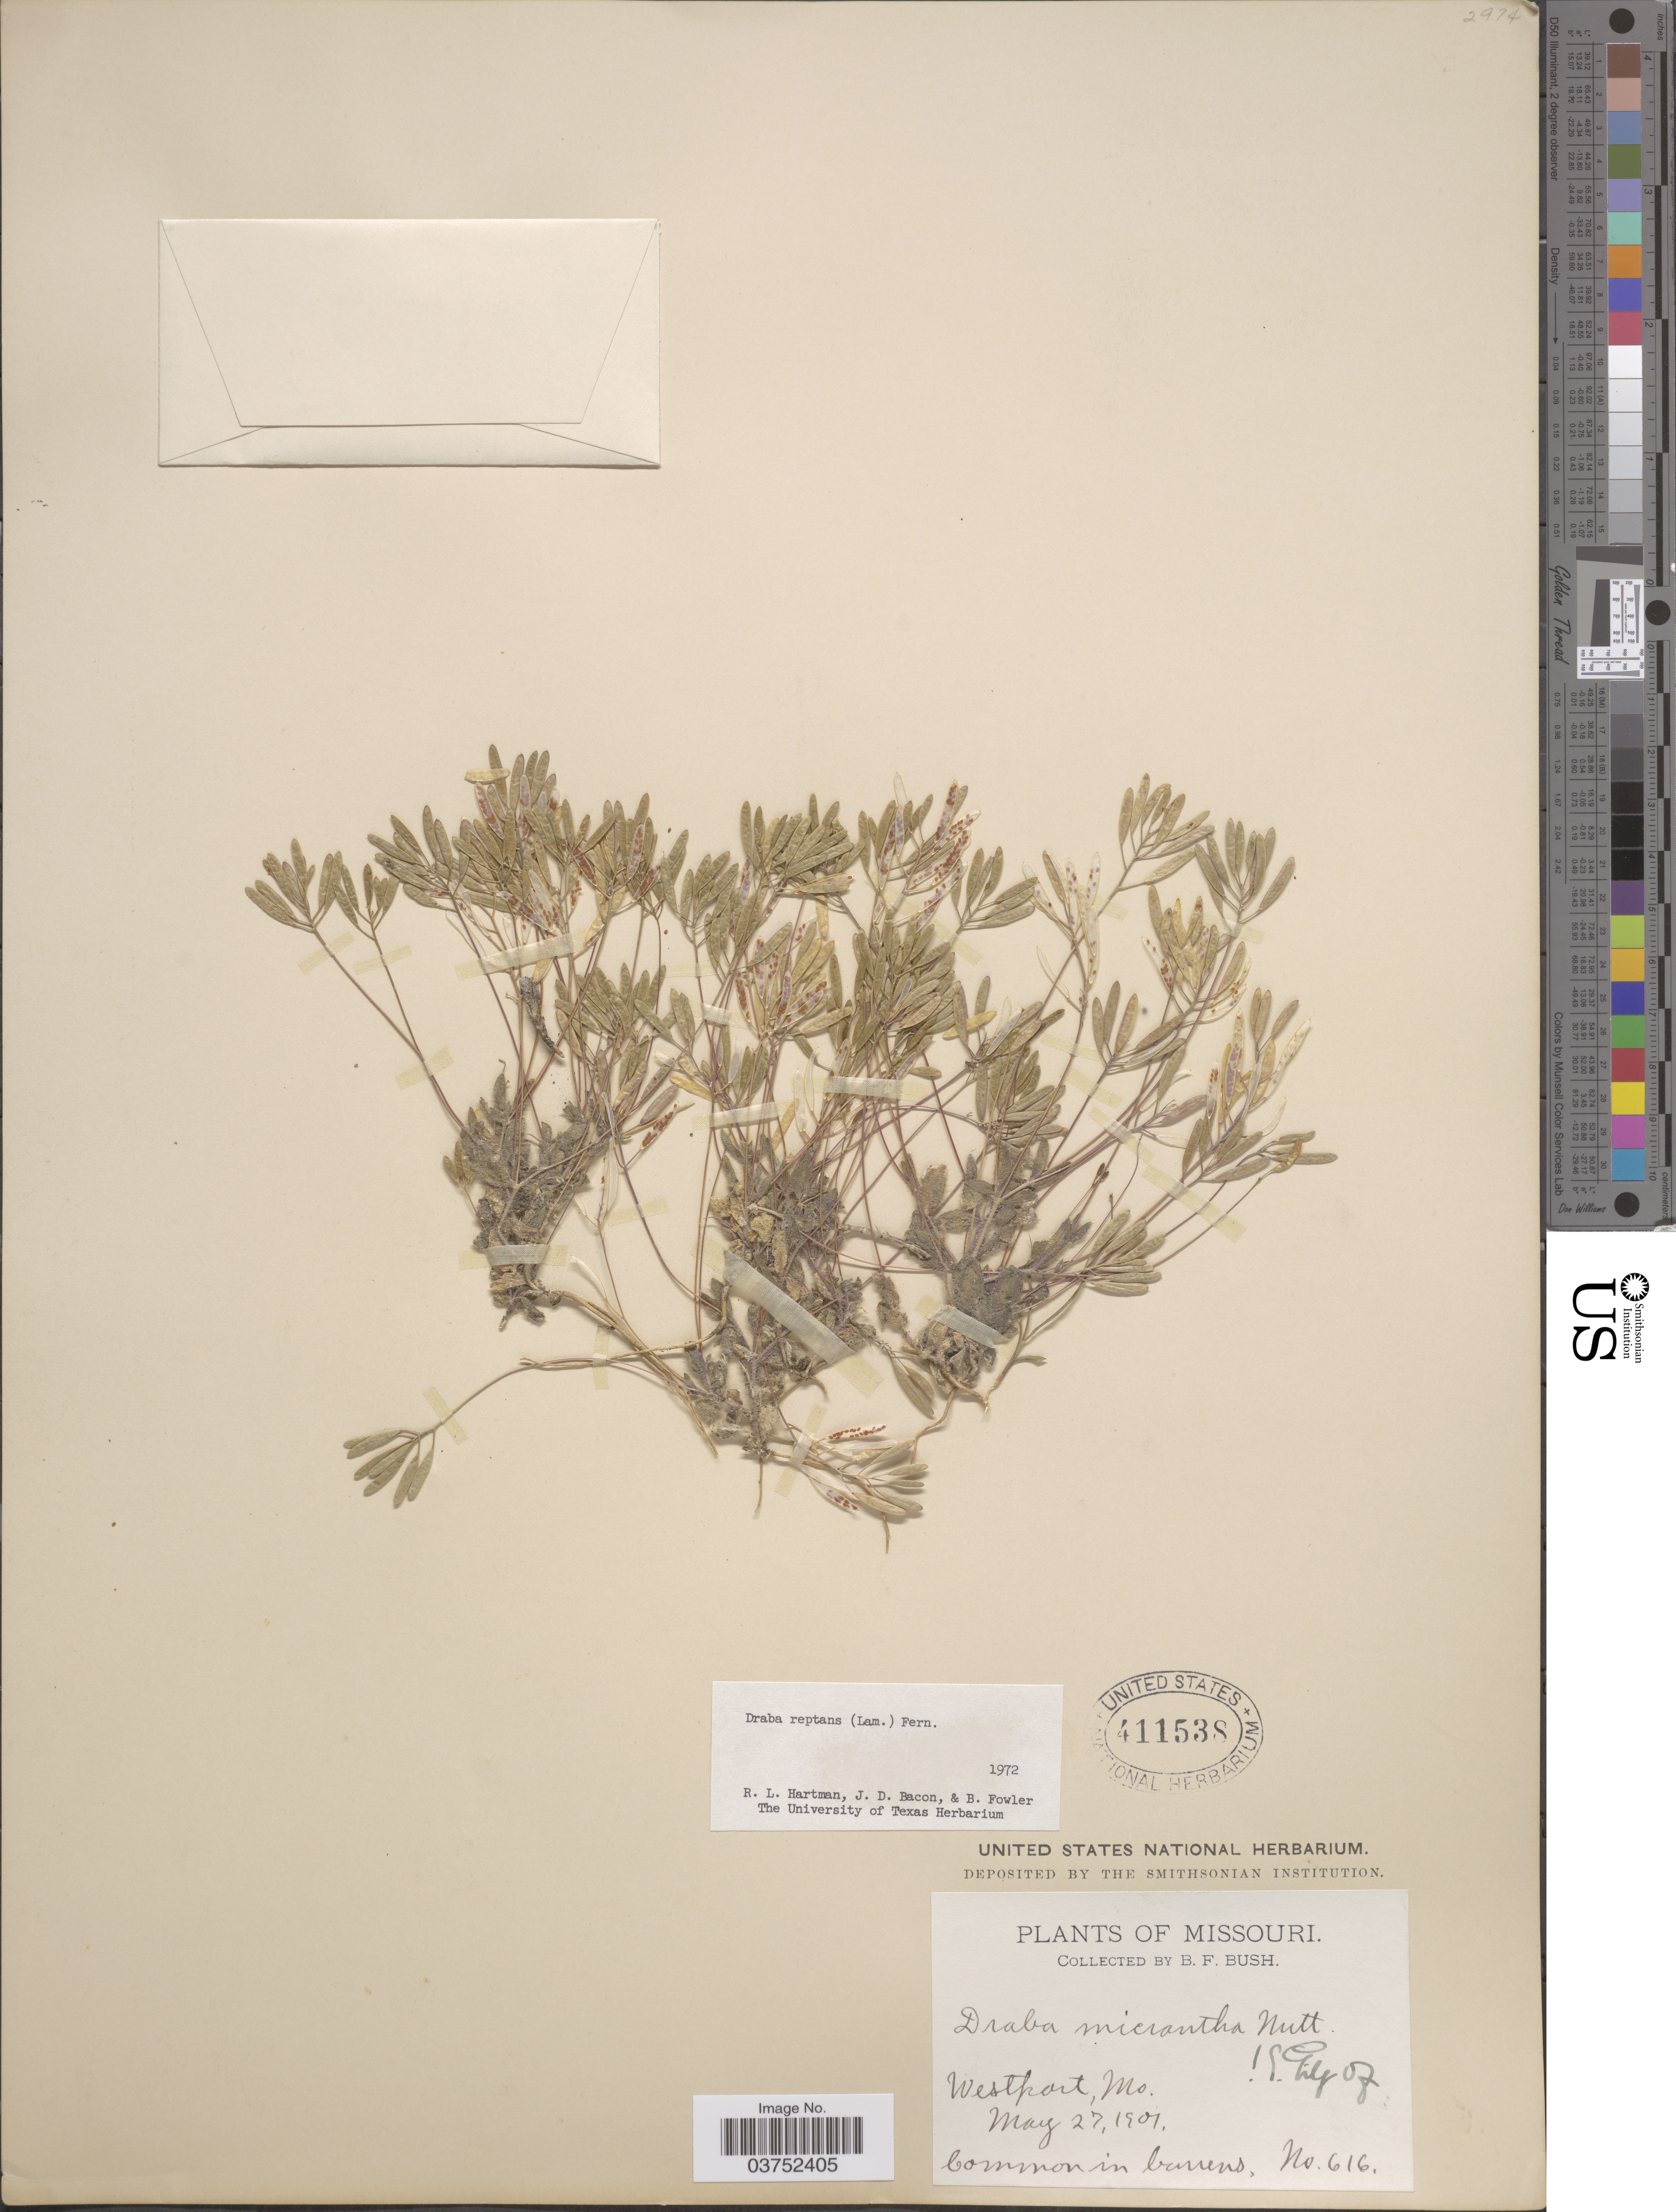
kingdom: Plantae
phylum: Tracheophyta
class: Magnoliopsida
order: Brassicales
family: Brassicaceae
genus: Draba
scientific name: Draba reptans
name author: (Lam.) Fernald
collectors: B. F. Bush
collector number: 616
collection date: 1901-05-27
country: United States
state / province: Missouri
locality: Westport.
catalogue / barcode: US 411538